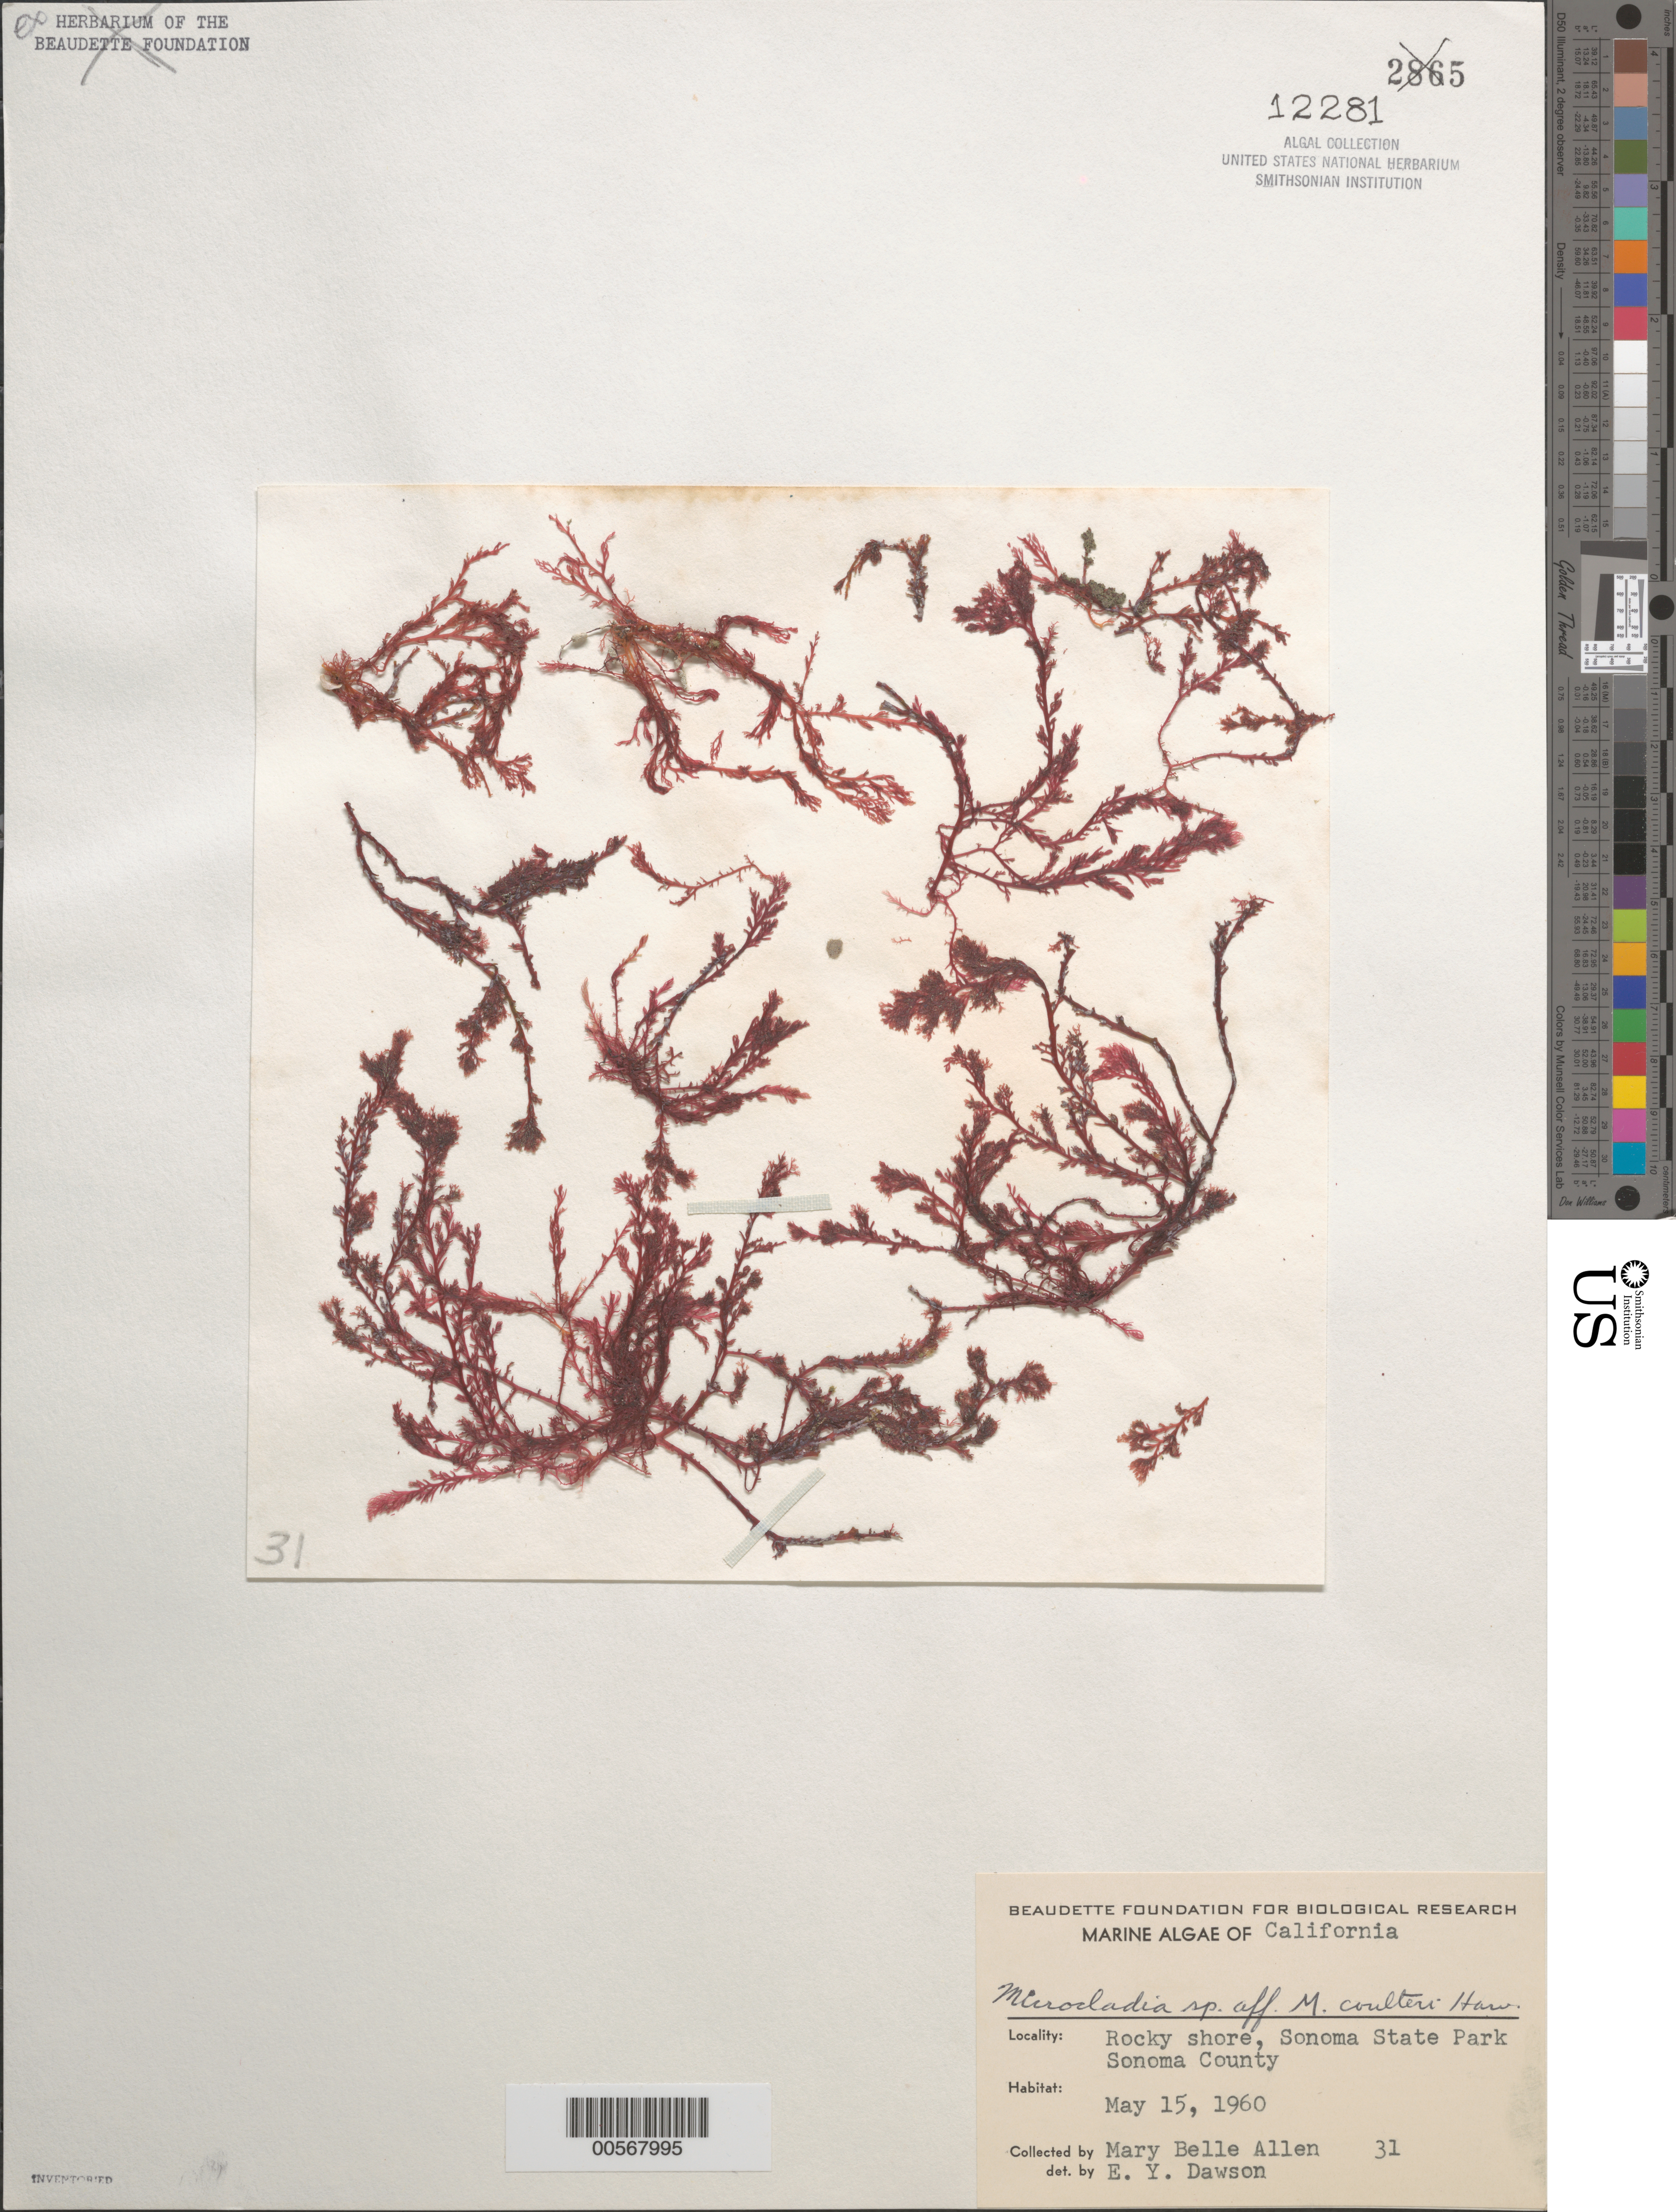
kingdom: Plantae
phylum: Rhodophyta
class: Florideophyceae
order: Ceramiales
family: Ceramiaceae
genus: Microcladia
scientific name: Microcladia coulteri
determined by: Dawson, E. Y.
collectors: M. B. Allen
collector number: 31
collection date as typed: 15 May 1960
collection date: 1960-05-15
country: United States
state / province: California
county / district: Sonoma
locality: Sonoma State Park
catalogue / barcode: US 12281